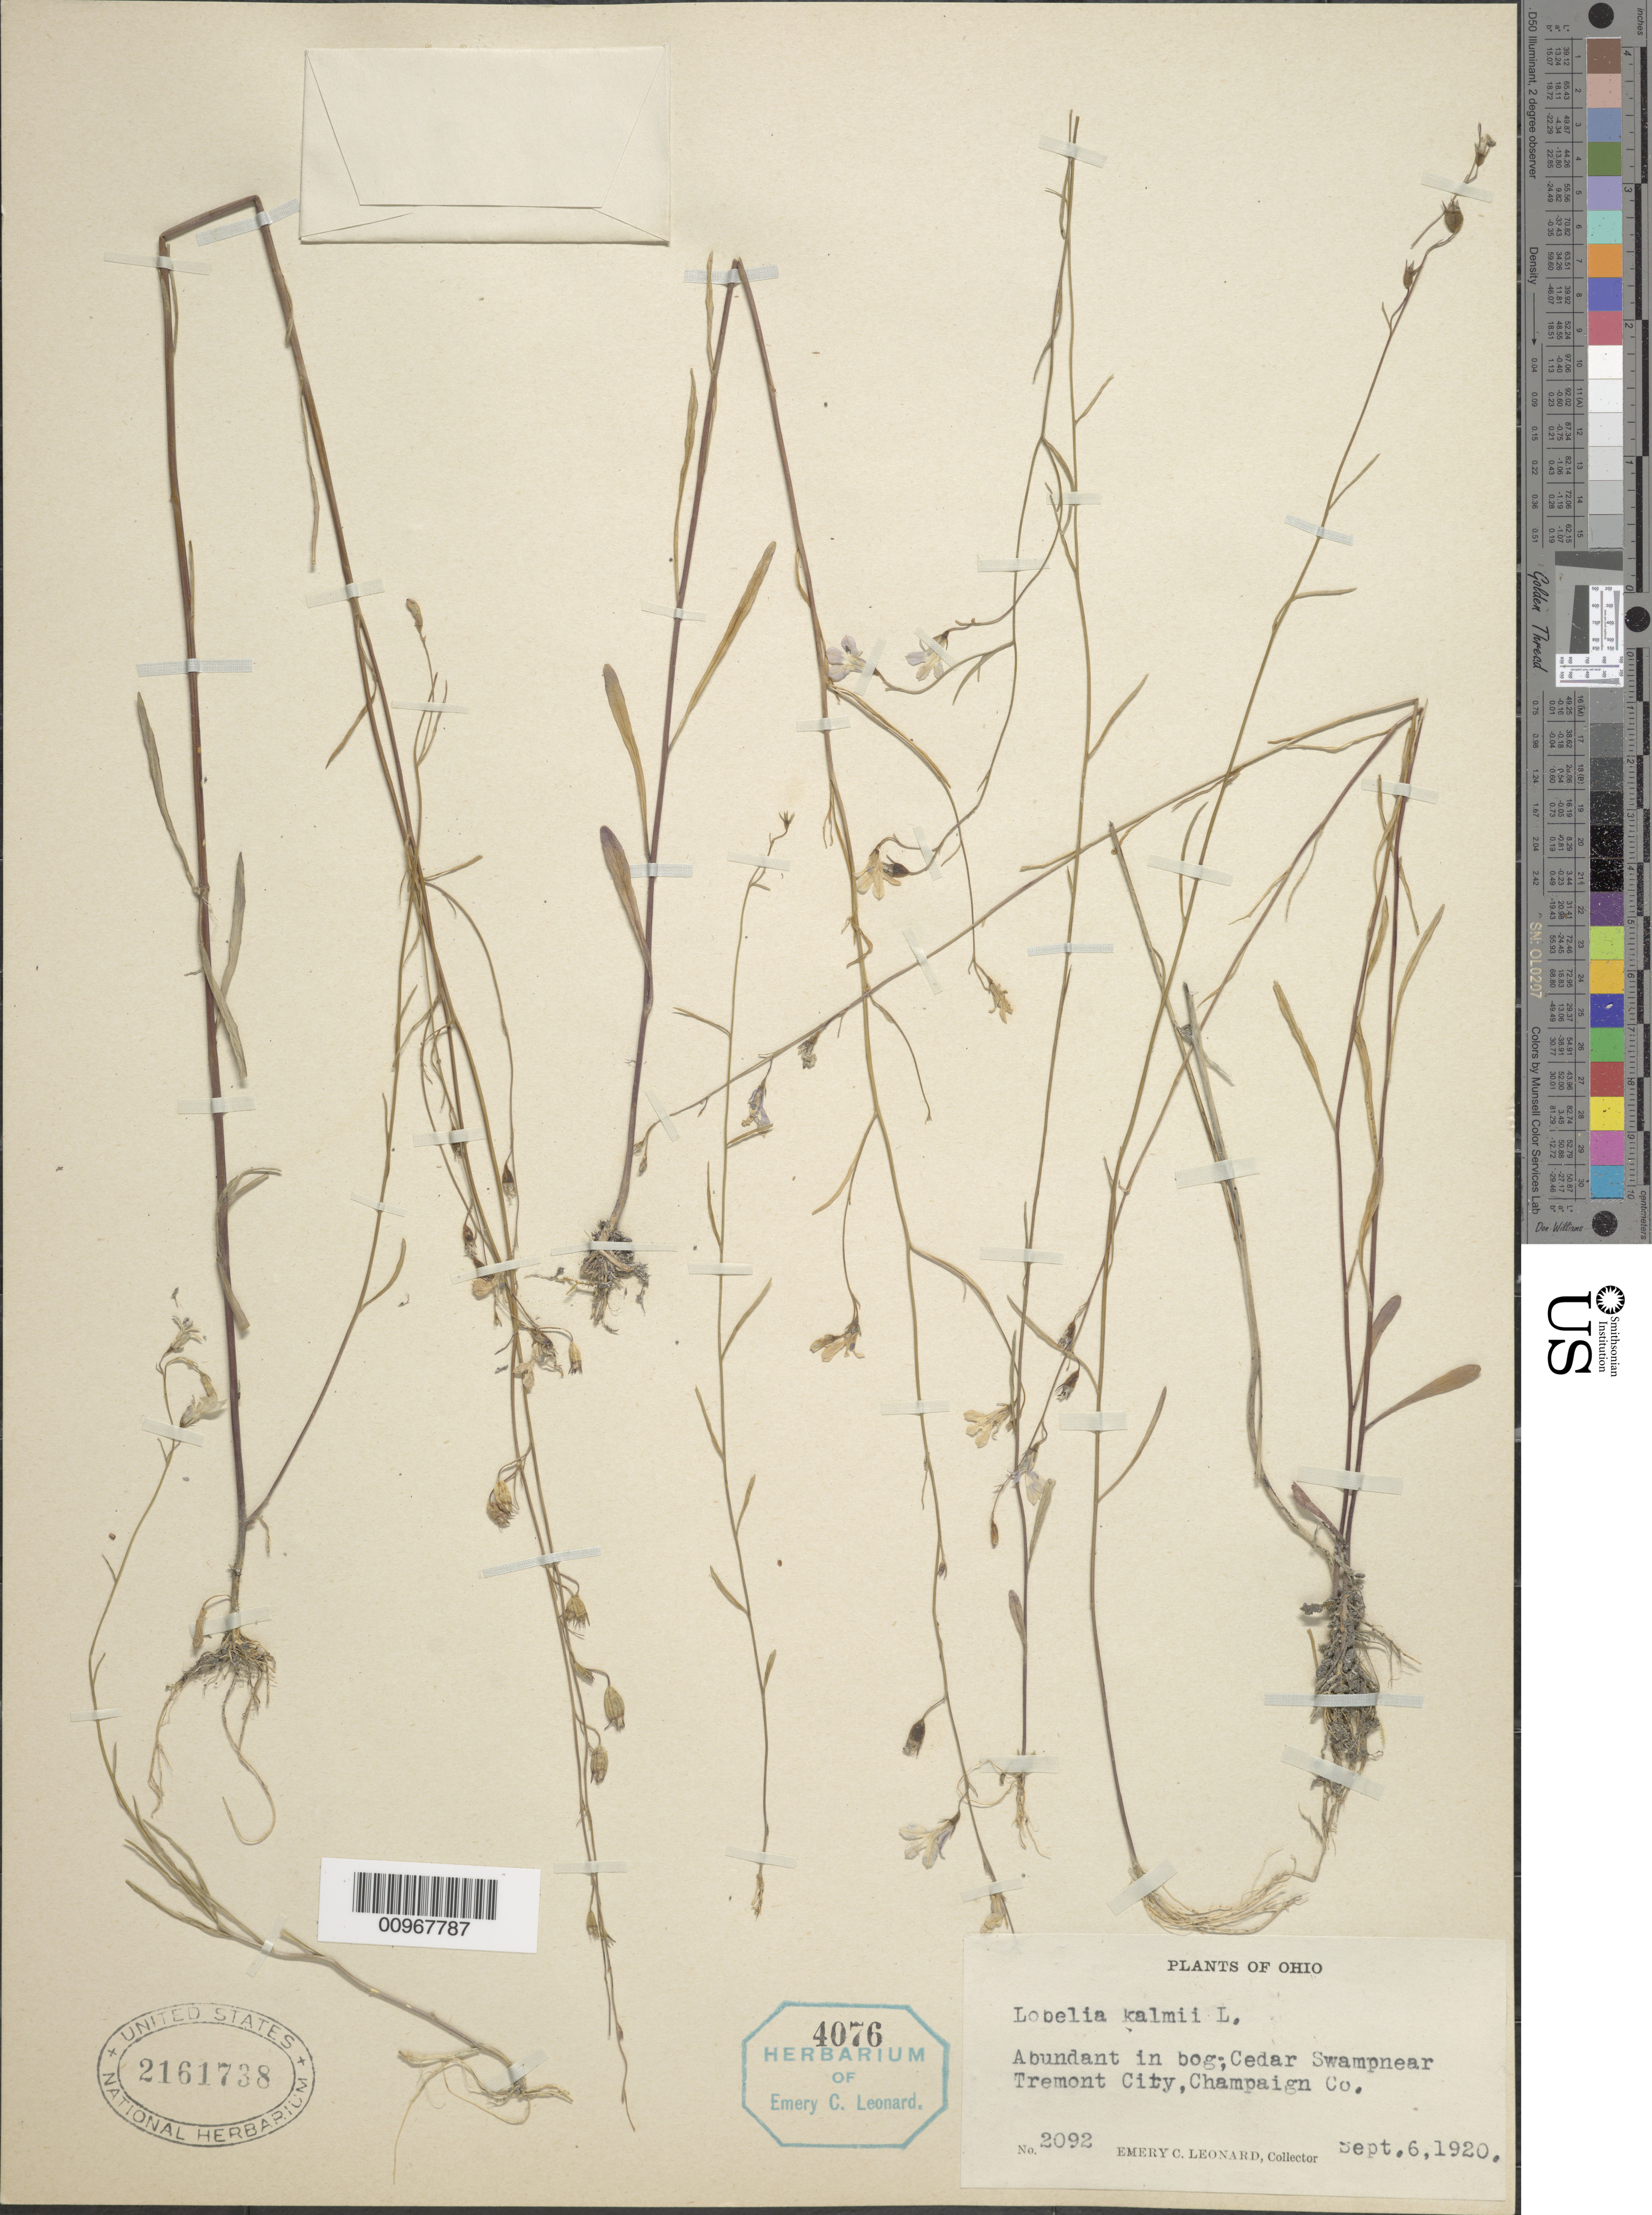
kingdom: Plantae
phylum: Tracheophyta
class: Magnoliopsida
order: Asterales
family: Campanulaceae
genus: Lobelia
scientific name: Lobelia kalmii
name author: L.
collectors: E. C. Leonard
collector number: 2092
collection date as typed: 06 Sep 1920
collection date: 1920-09-06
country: United States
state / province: Ohio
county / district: Champaign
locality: Cedar swamp, near Tremont City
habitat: bog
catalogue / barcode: US 2161738